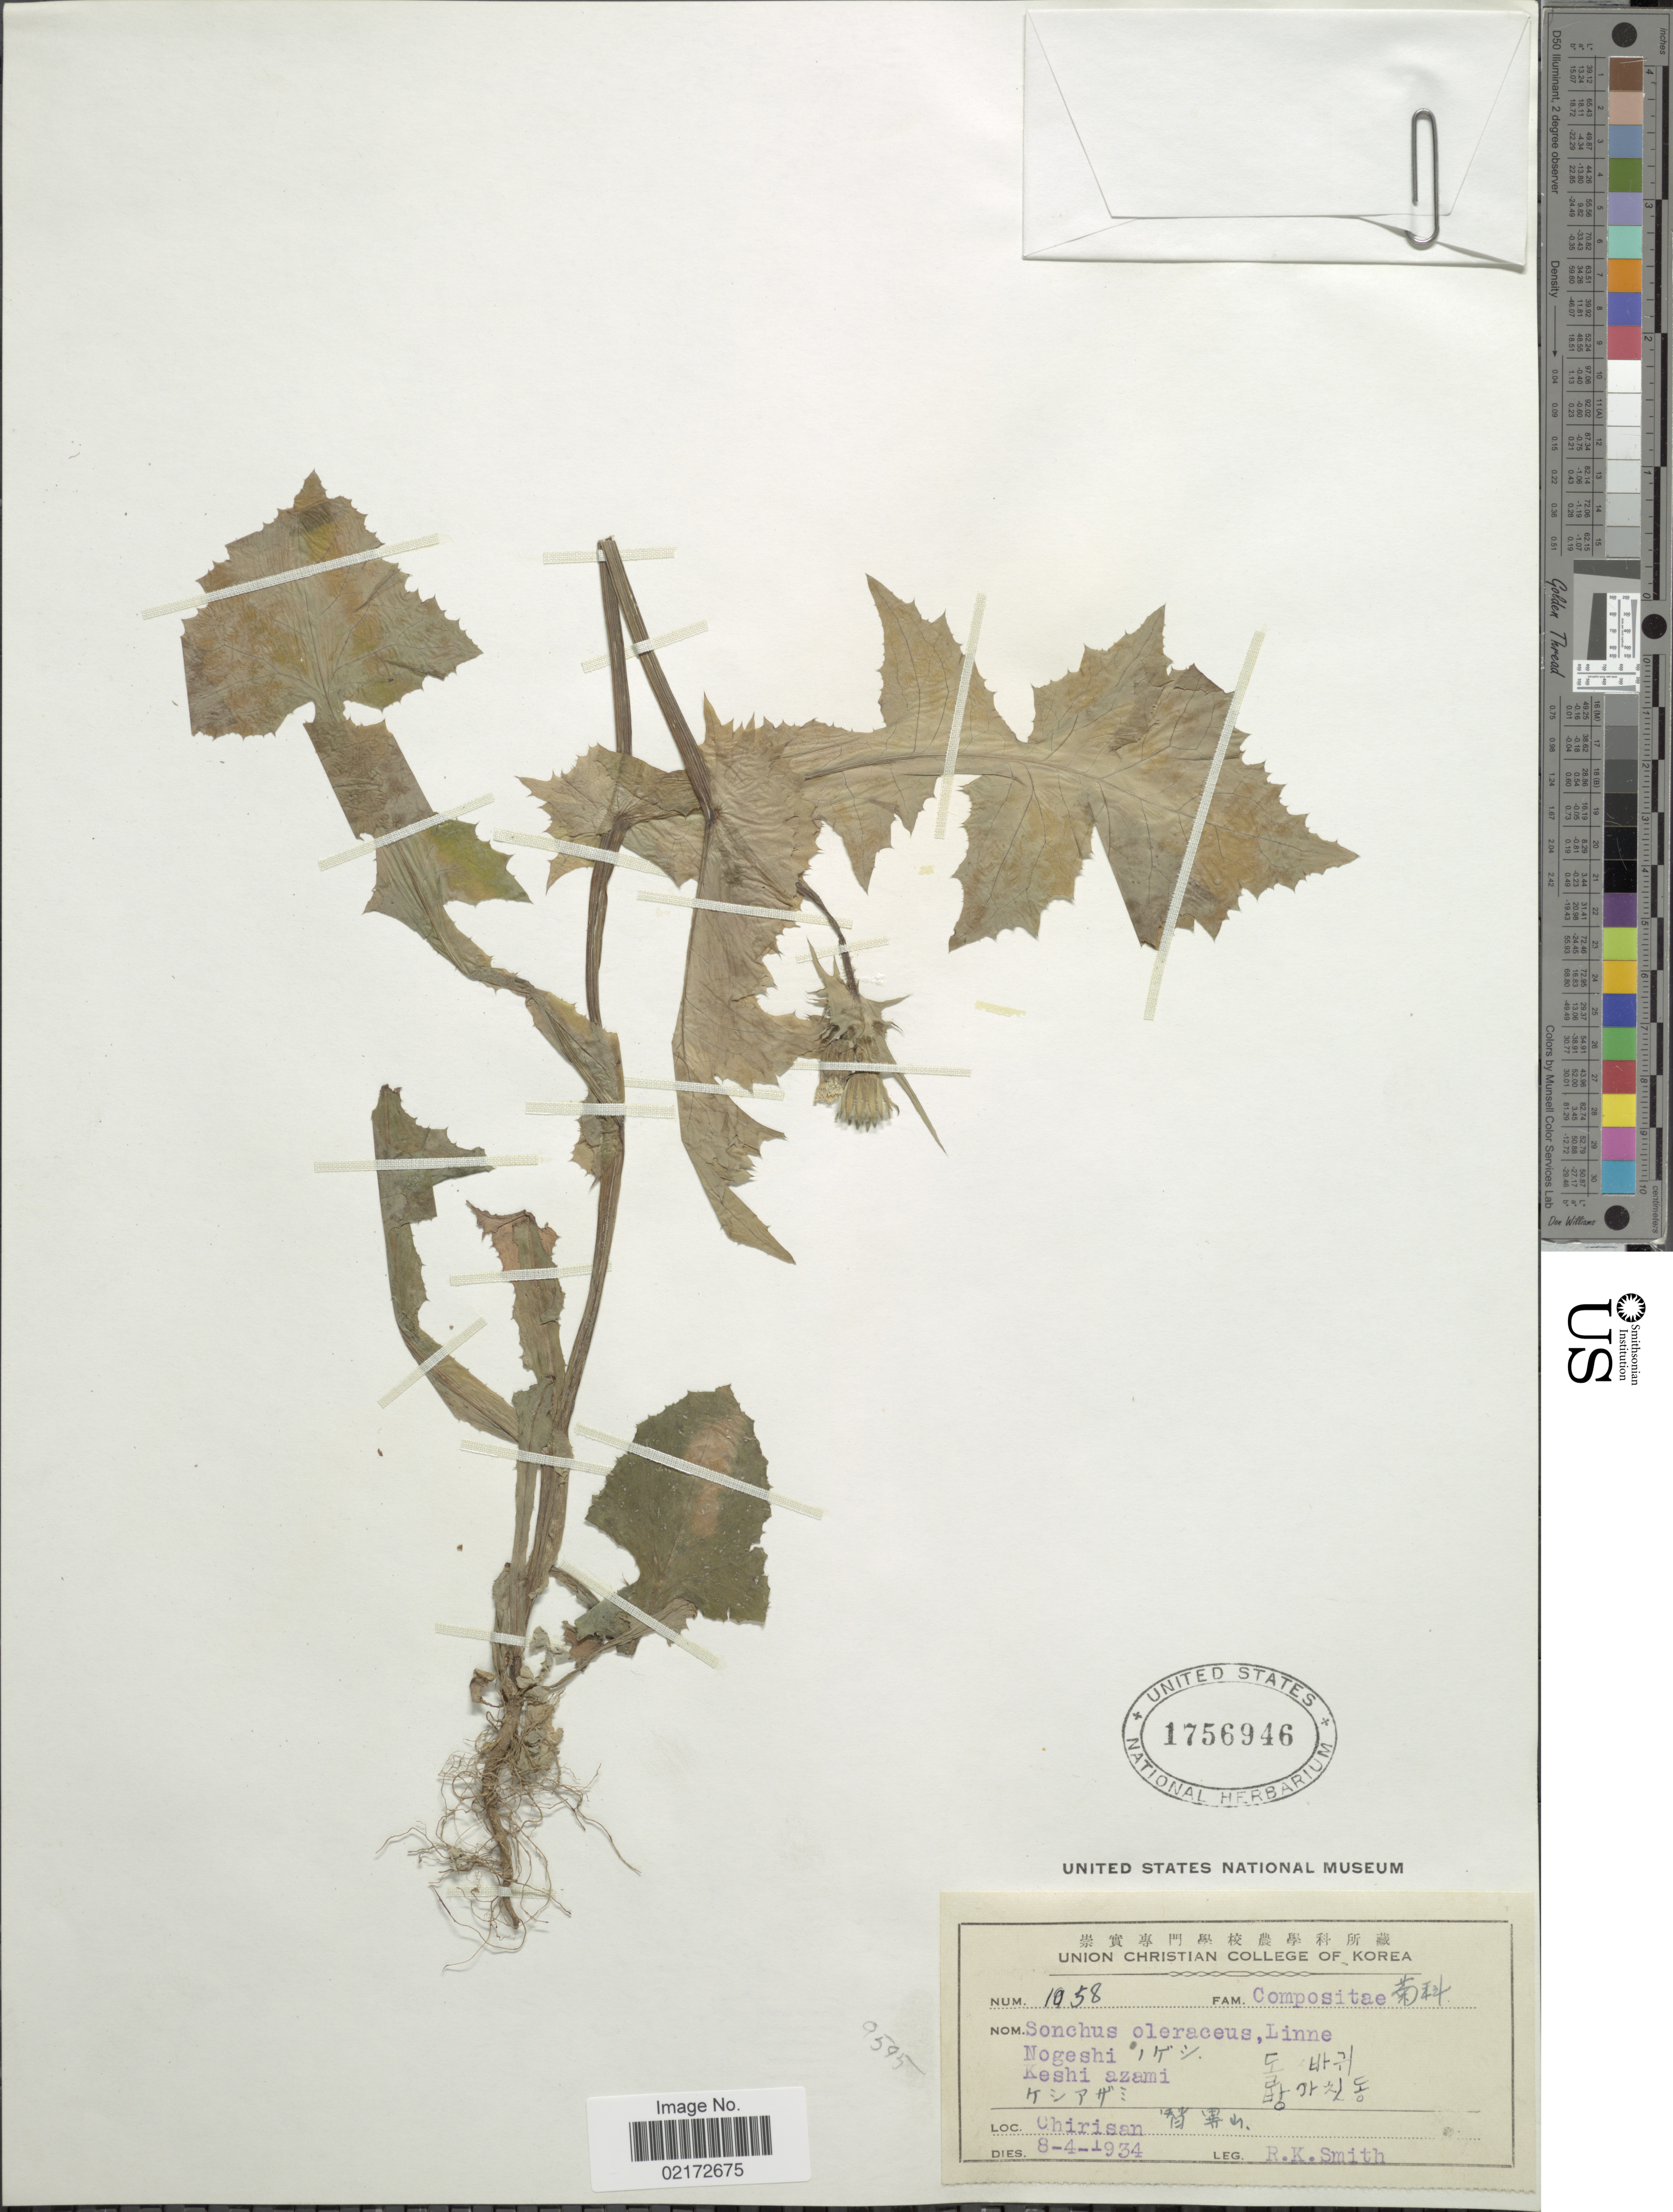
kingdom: Plantae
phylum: Tracheophyta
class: Magnoliopsida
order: Asterales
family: Asteraceae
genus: Sonchus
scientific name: Sonchus oleraceus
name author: L.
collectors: R. Smith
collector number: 1058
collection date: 1934-04-08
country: South Korea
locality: Chirisan X.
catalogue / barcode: US 1756946